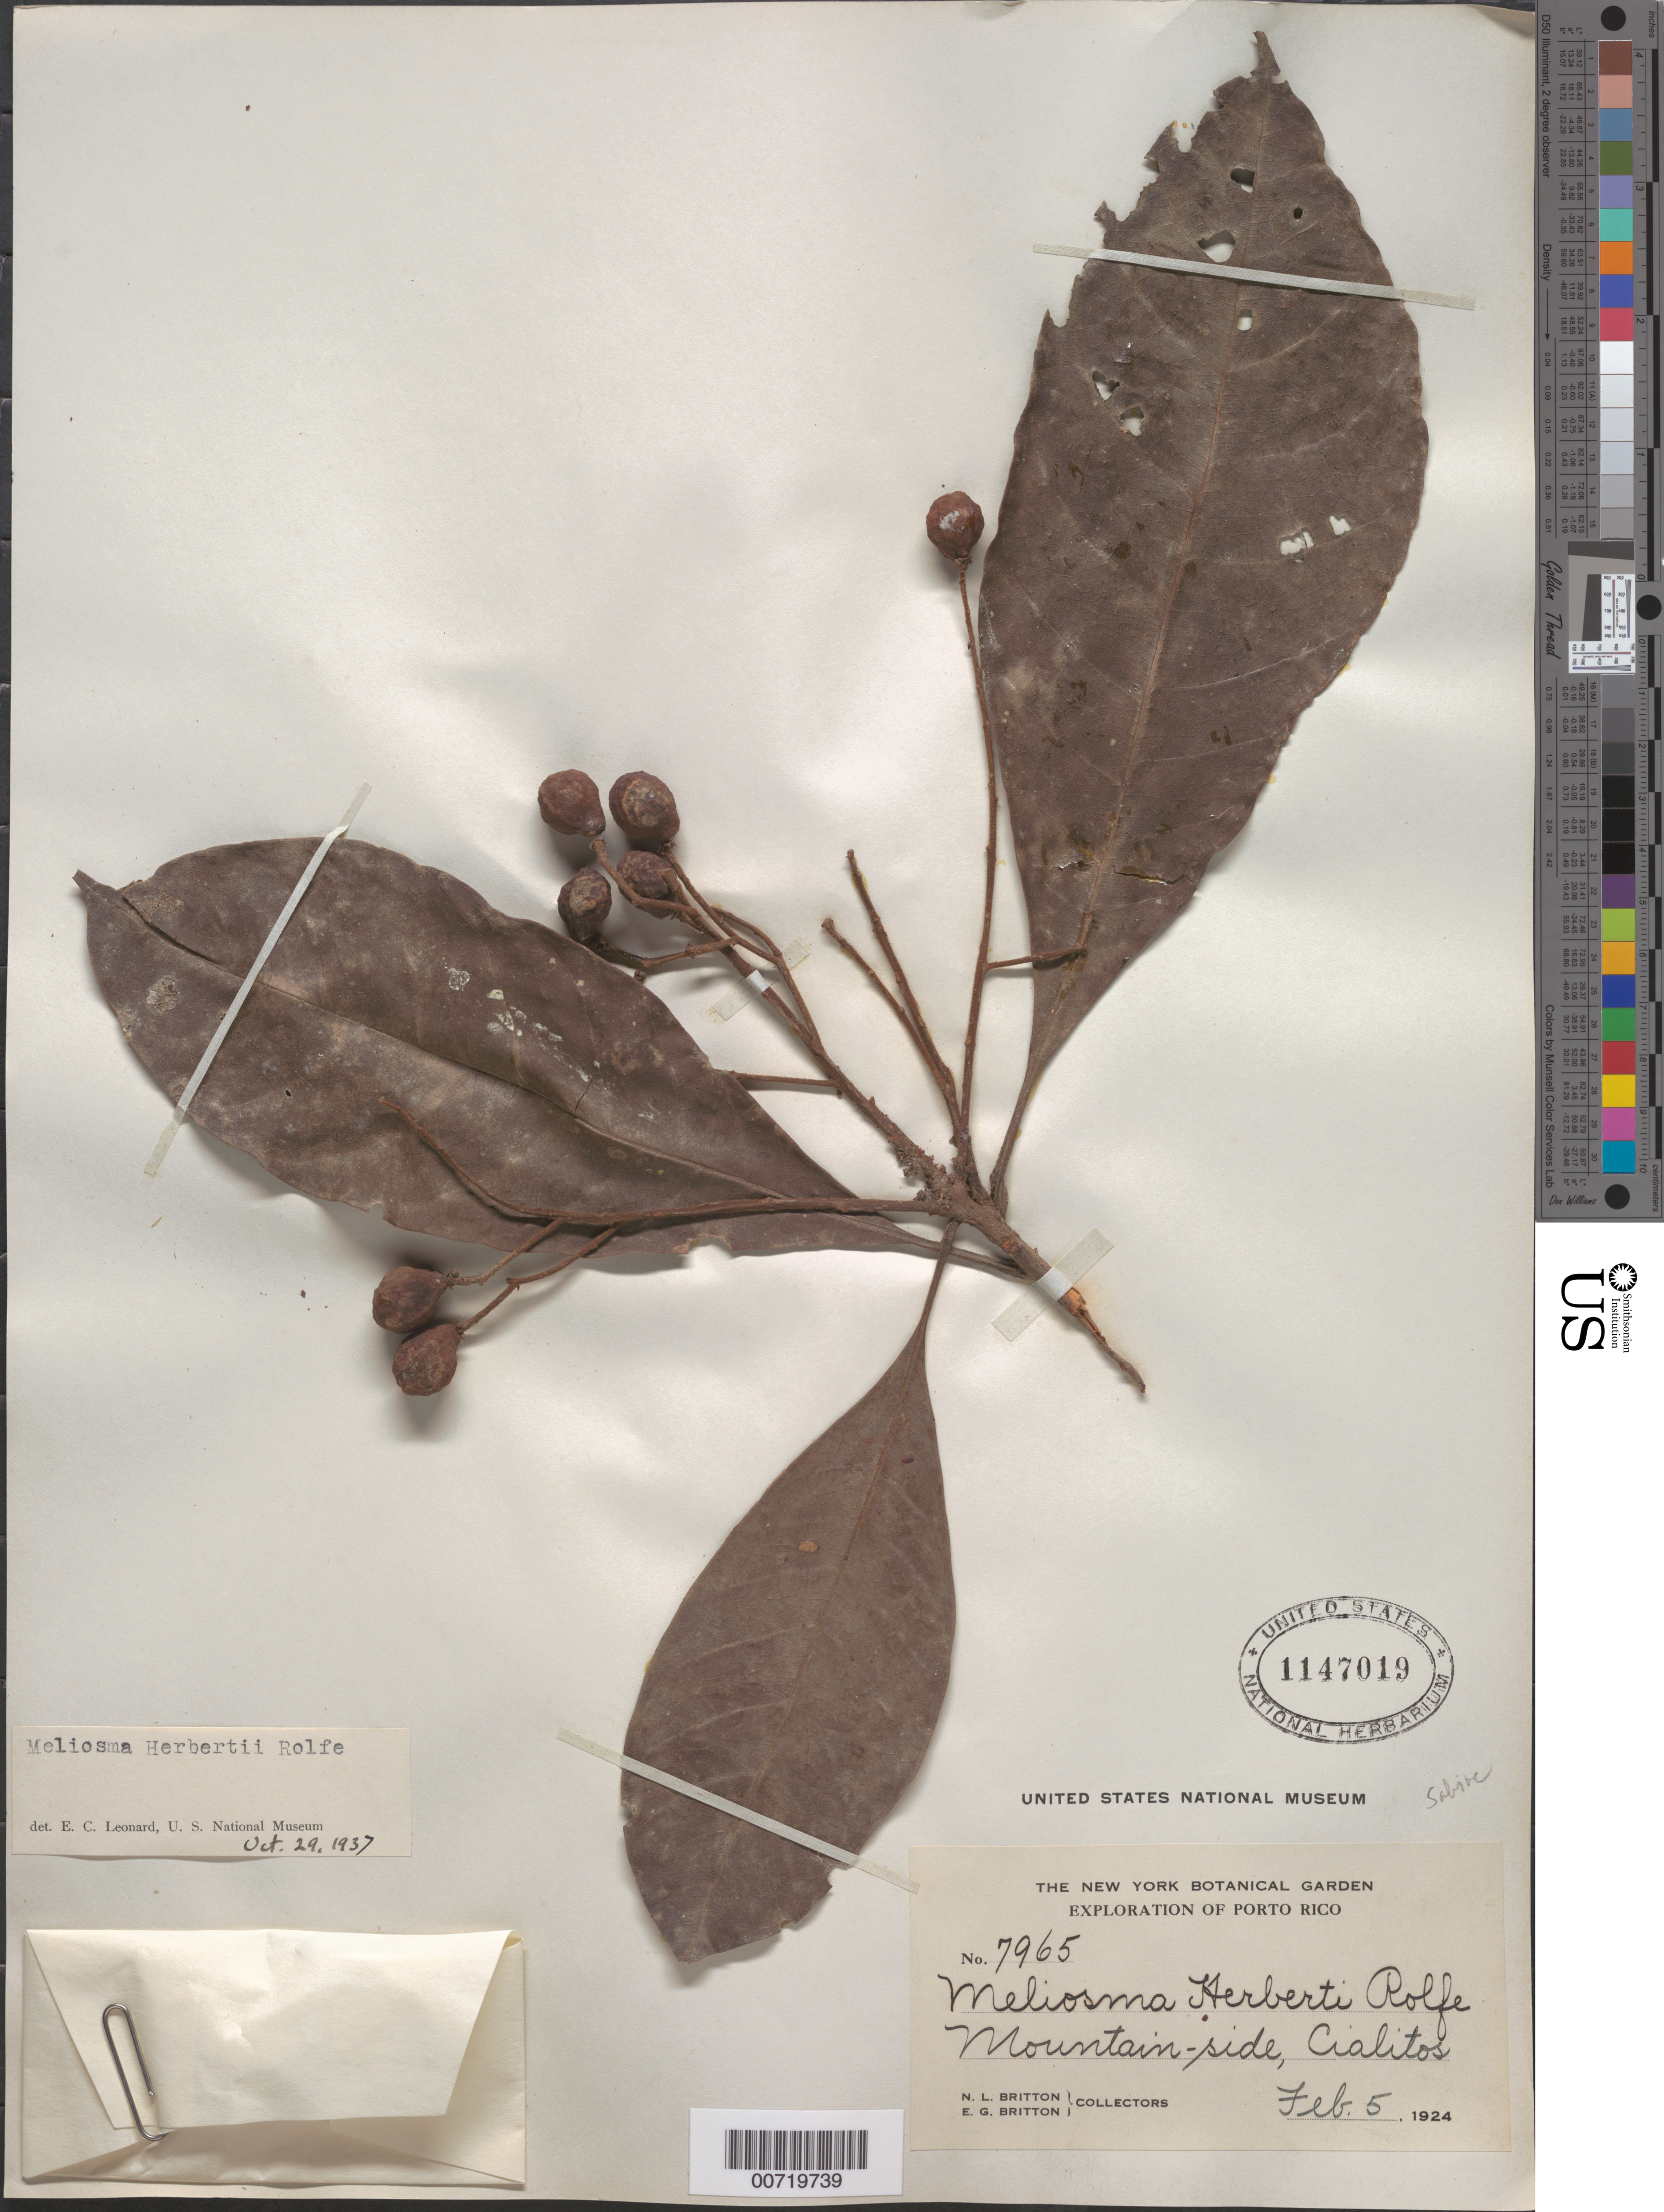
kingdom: Plantae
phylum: Tracheophyta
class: Magnoliopsida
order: Proteales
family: Sabiaceae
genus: Meliosma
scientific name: Meliosma herbertii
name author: Rolfe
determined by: Leonard, Emery C., (US)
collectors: N. Britton & E. G. Britton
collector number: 7965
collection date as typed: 05 Feb 1924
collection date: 1924-02-05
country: Puerto Rico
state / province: Ciales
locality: Cialitos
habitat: Mountain-side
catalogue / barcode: US 1147019